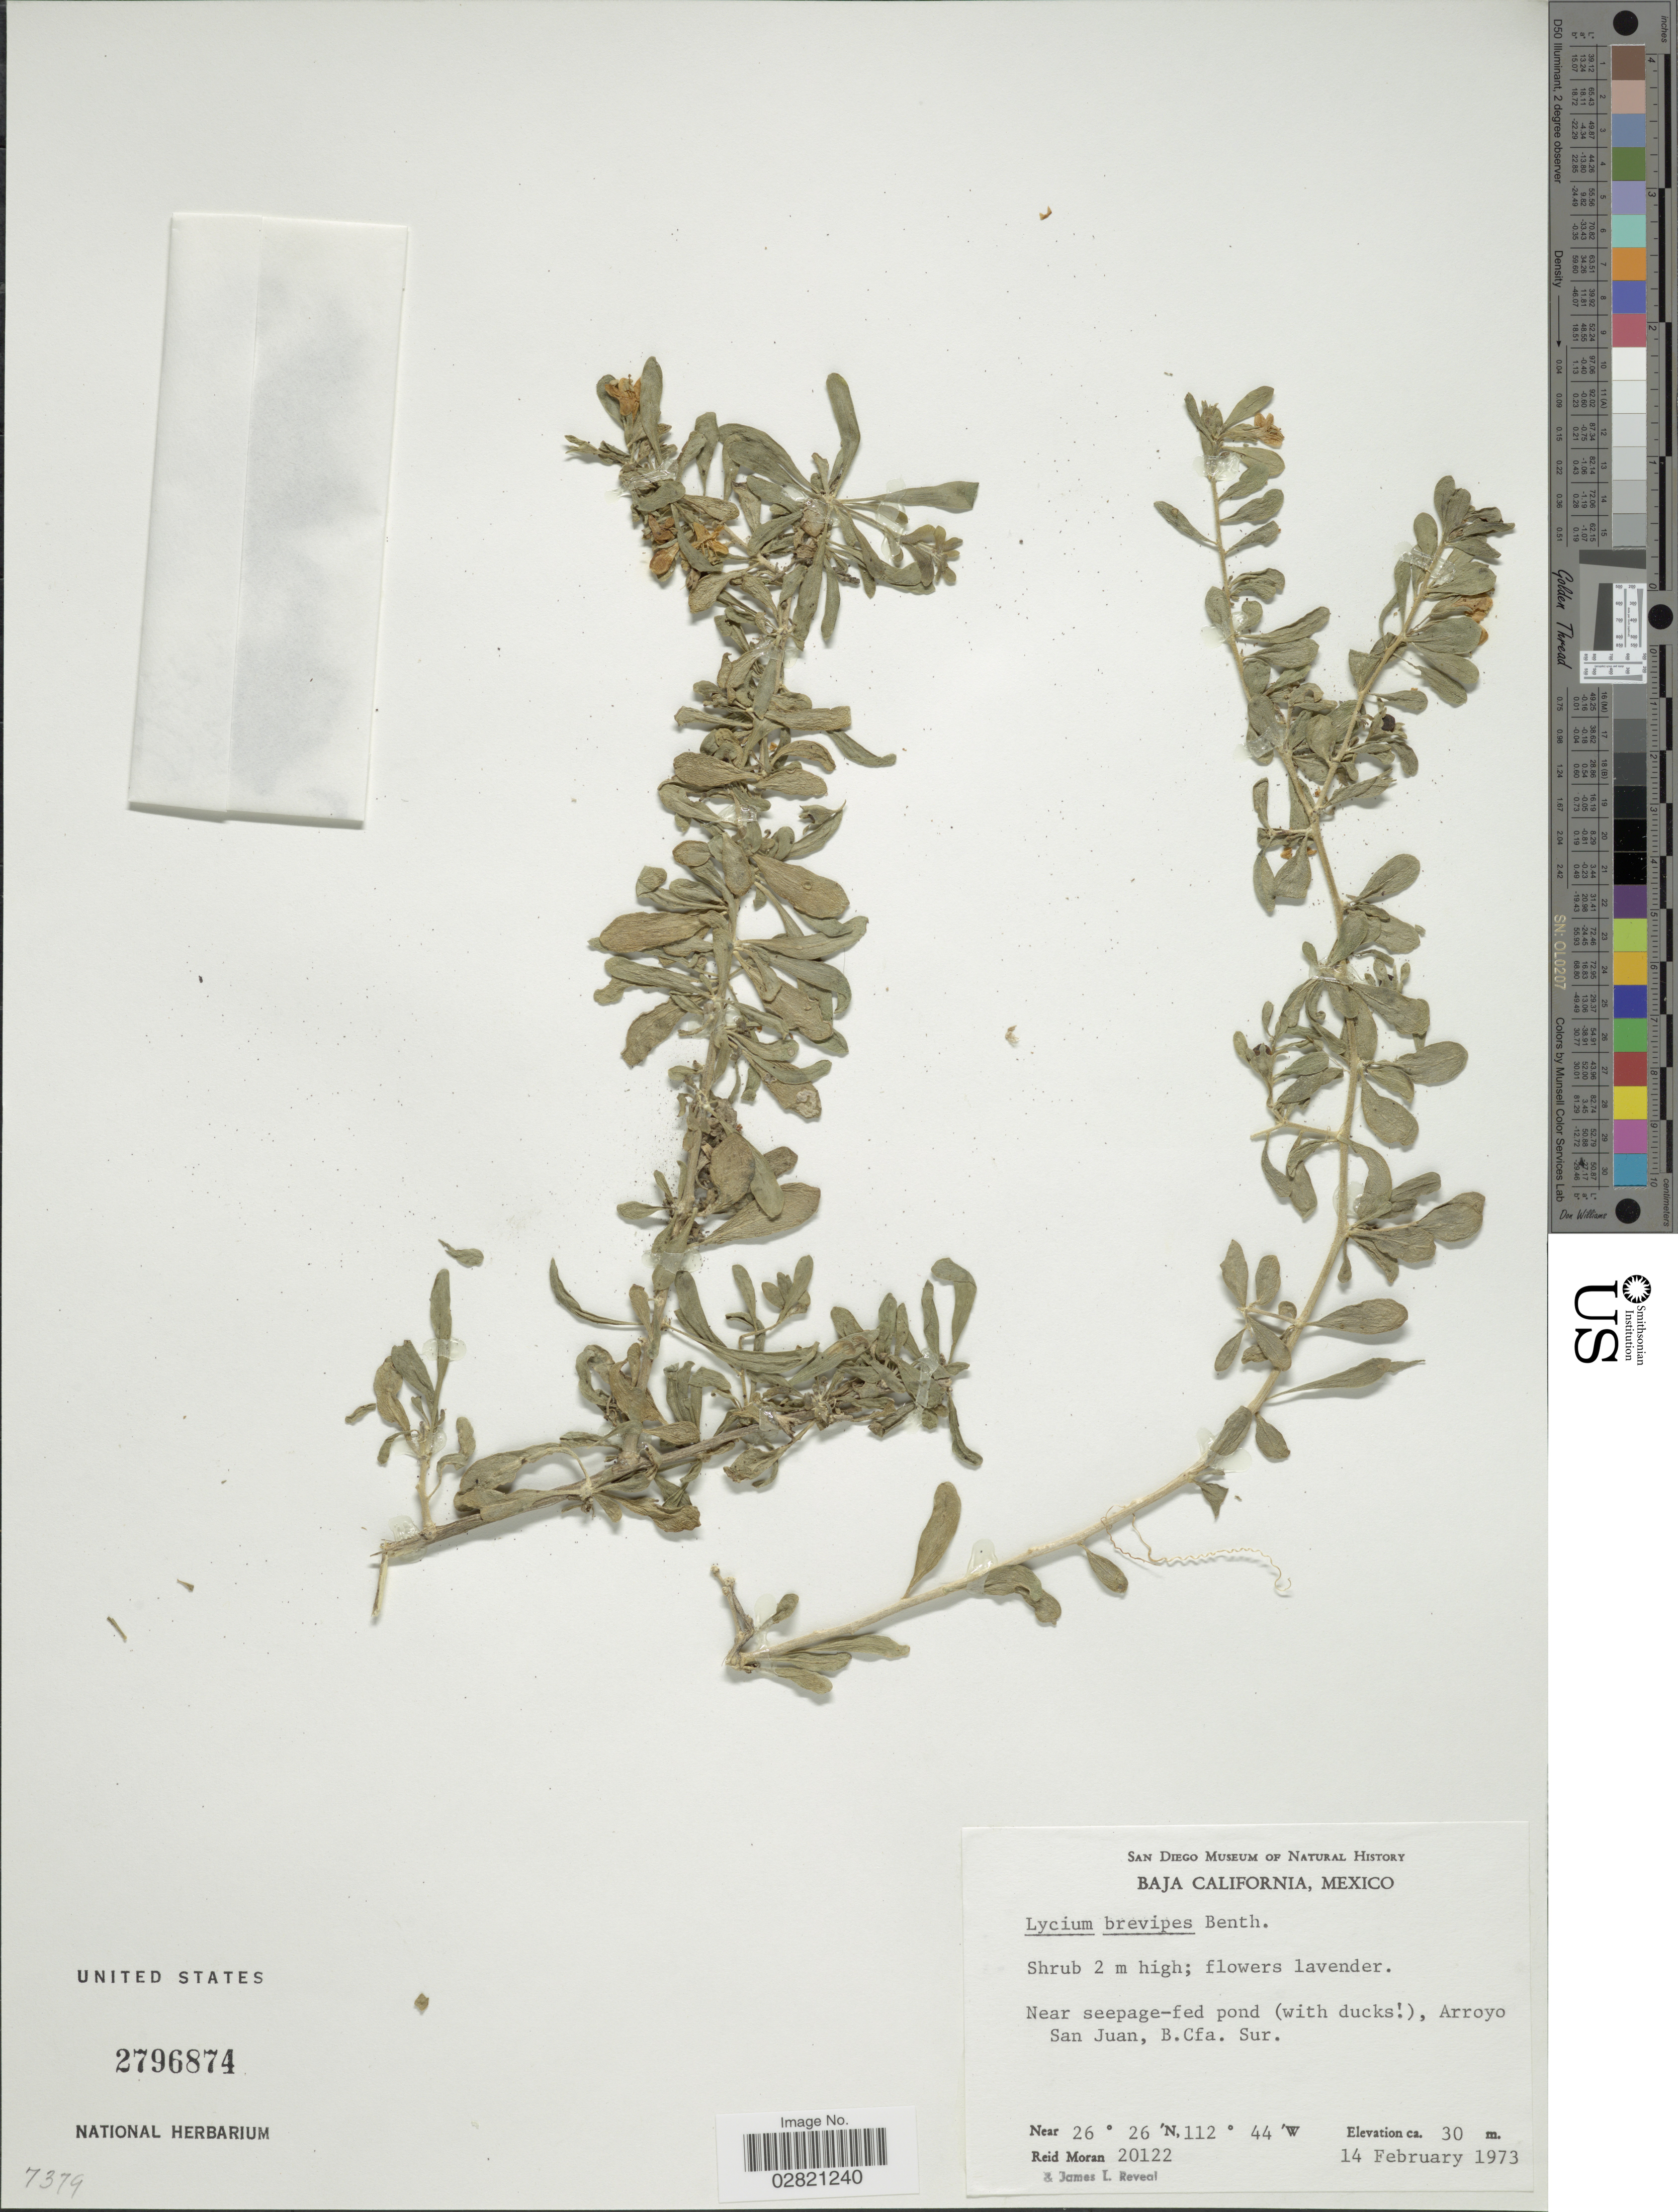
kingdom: Plantae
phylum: Tracheophyta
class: Magnoliopsida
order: Solanales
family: Solanaceae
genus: Lycium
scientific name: Lycium brevipes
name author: Benth.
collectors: R. V. Moran & J. L. Reveal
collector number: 20122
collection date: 1973-02-14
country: Mexico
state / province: Baja California Sur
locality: Near seepage-fed pond (with ducks), Arroyo San Juan, B.Cfa. Sur.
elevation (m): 30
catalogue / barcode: US 2796874